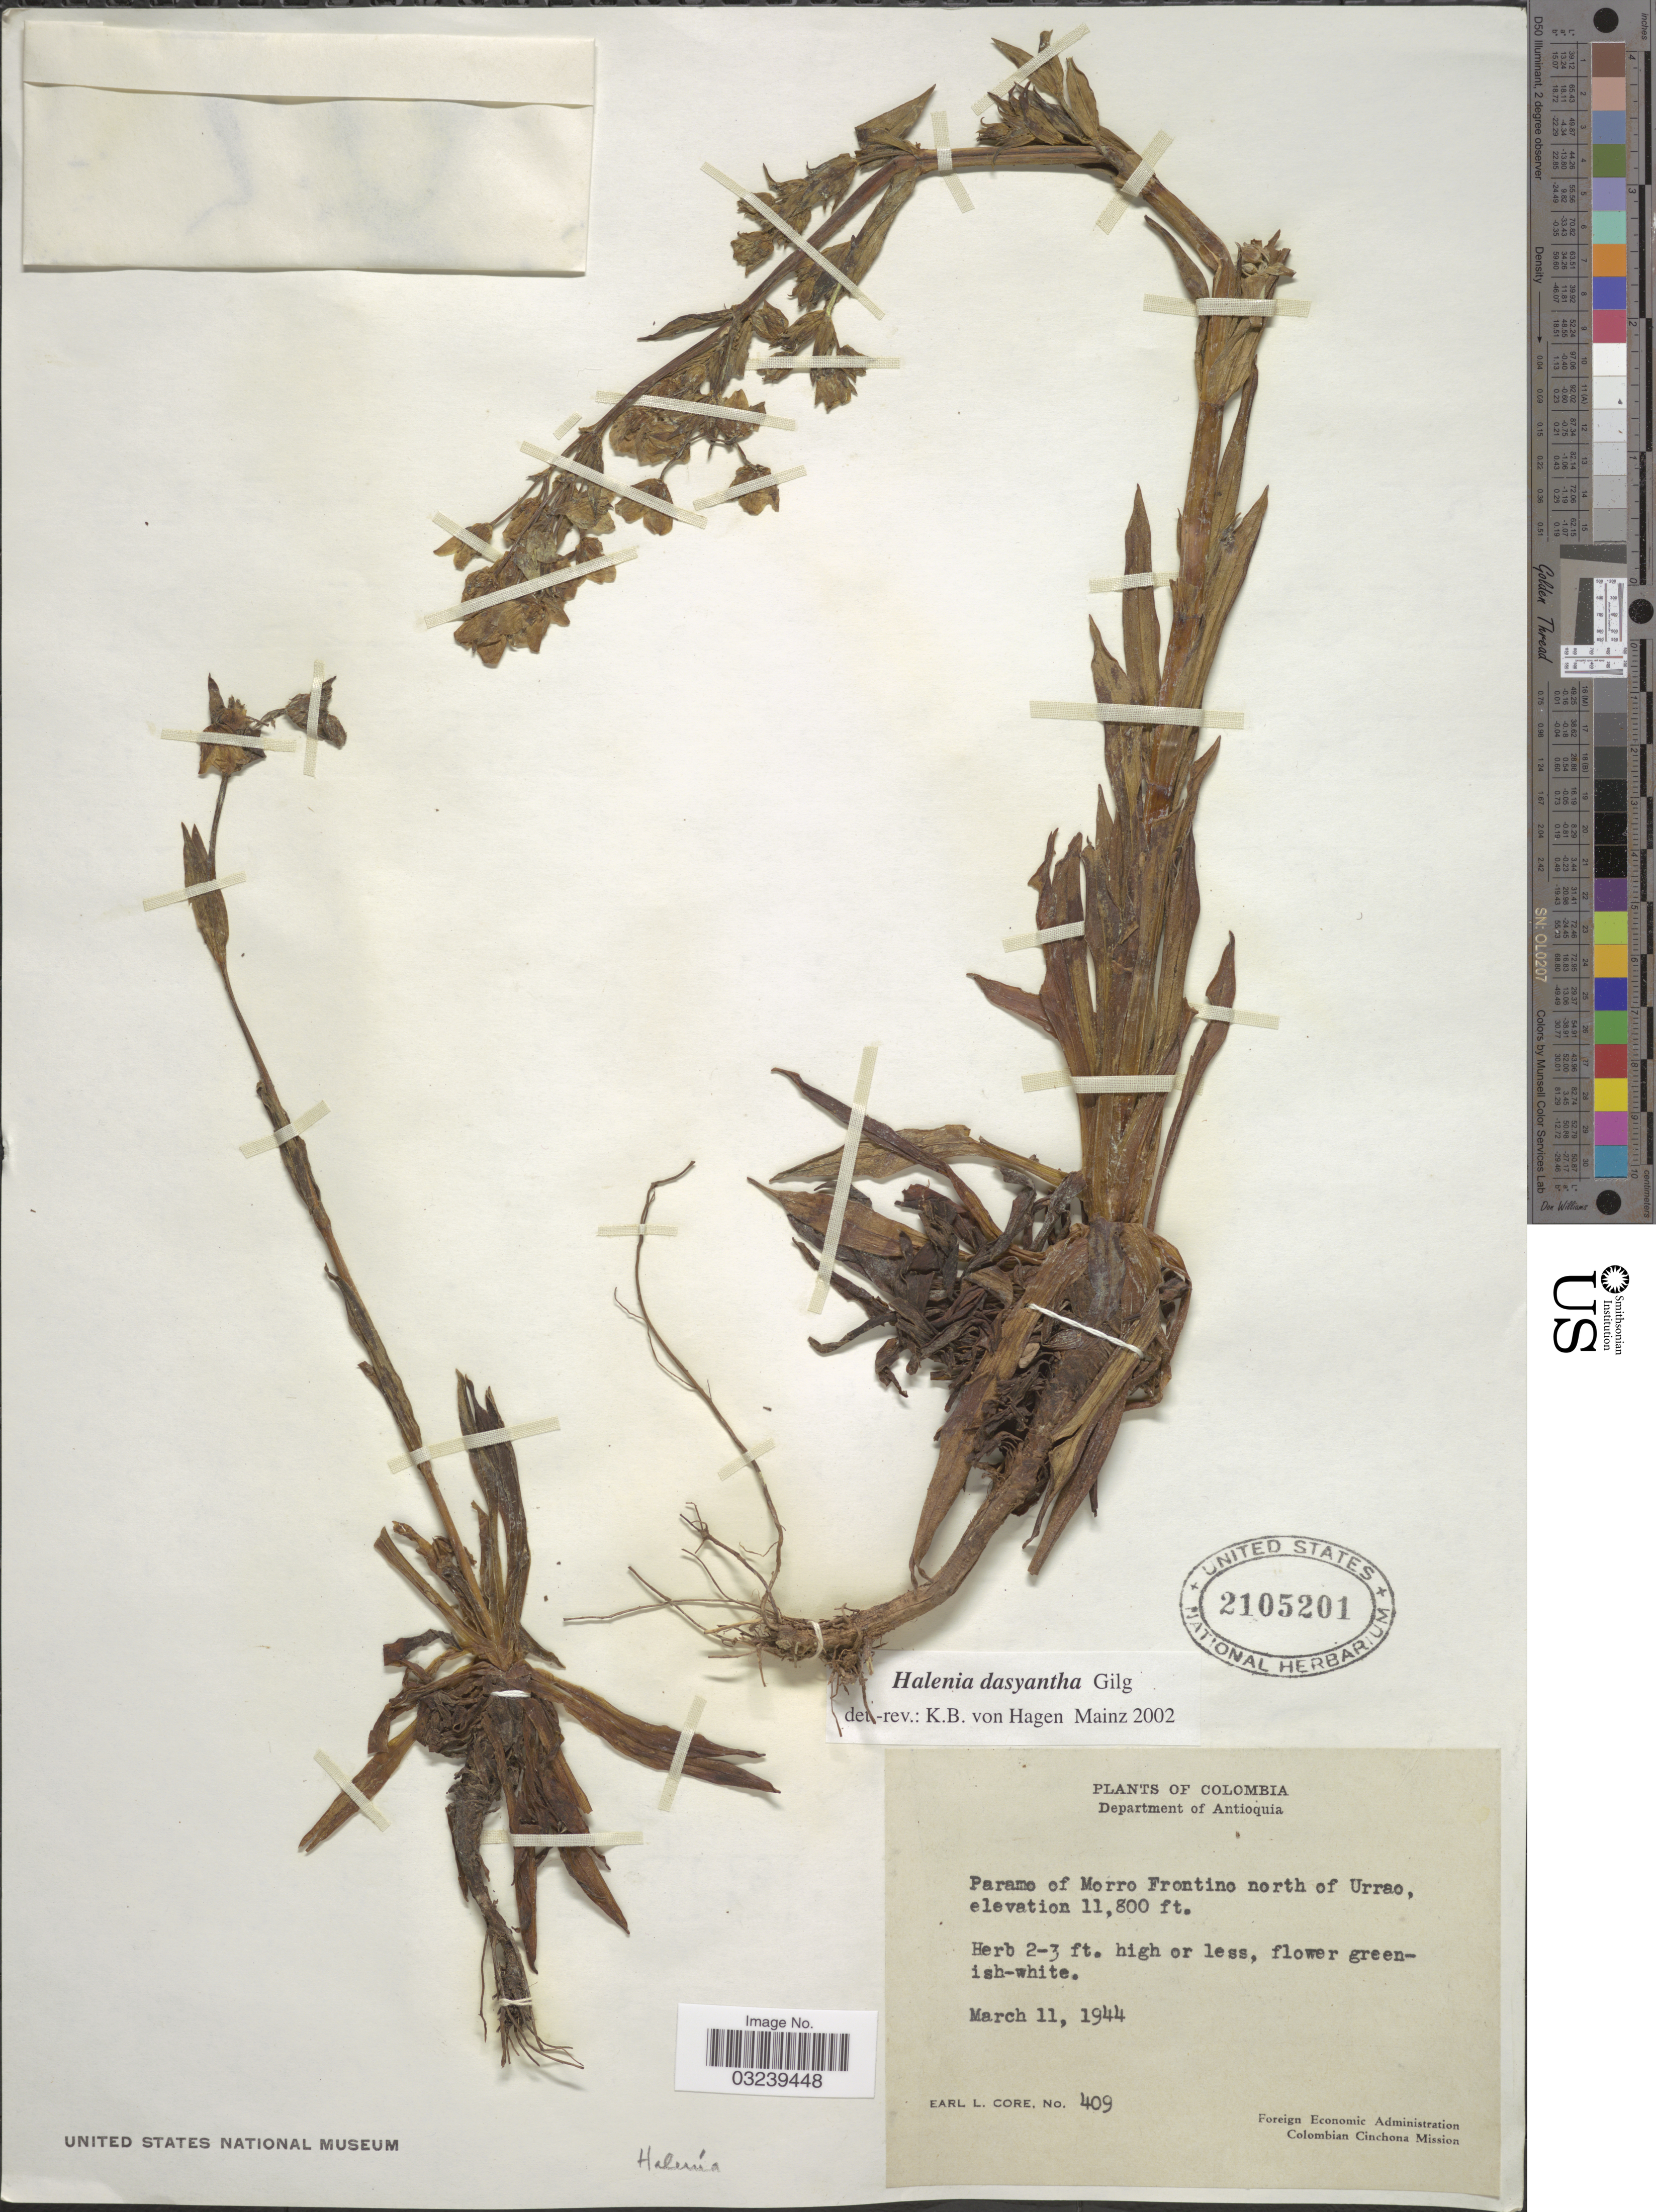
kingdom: Plantae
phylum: Tracheophyta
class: Magnoliopsida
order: Gentianales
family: Gentianaceae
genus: Halenia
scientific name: Halenia dasyantha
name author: Gilg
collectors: E. L. Core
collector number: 409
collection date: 1944-03-11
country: Colombia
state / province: Antioquia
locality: Department of Antioquia. Paramo of Morro Frontino north of Urrao.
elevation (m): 3597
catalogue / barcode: US 2105201